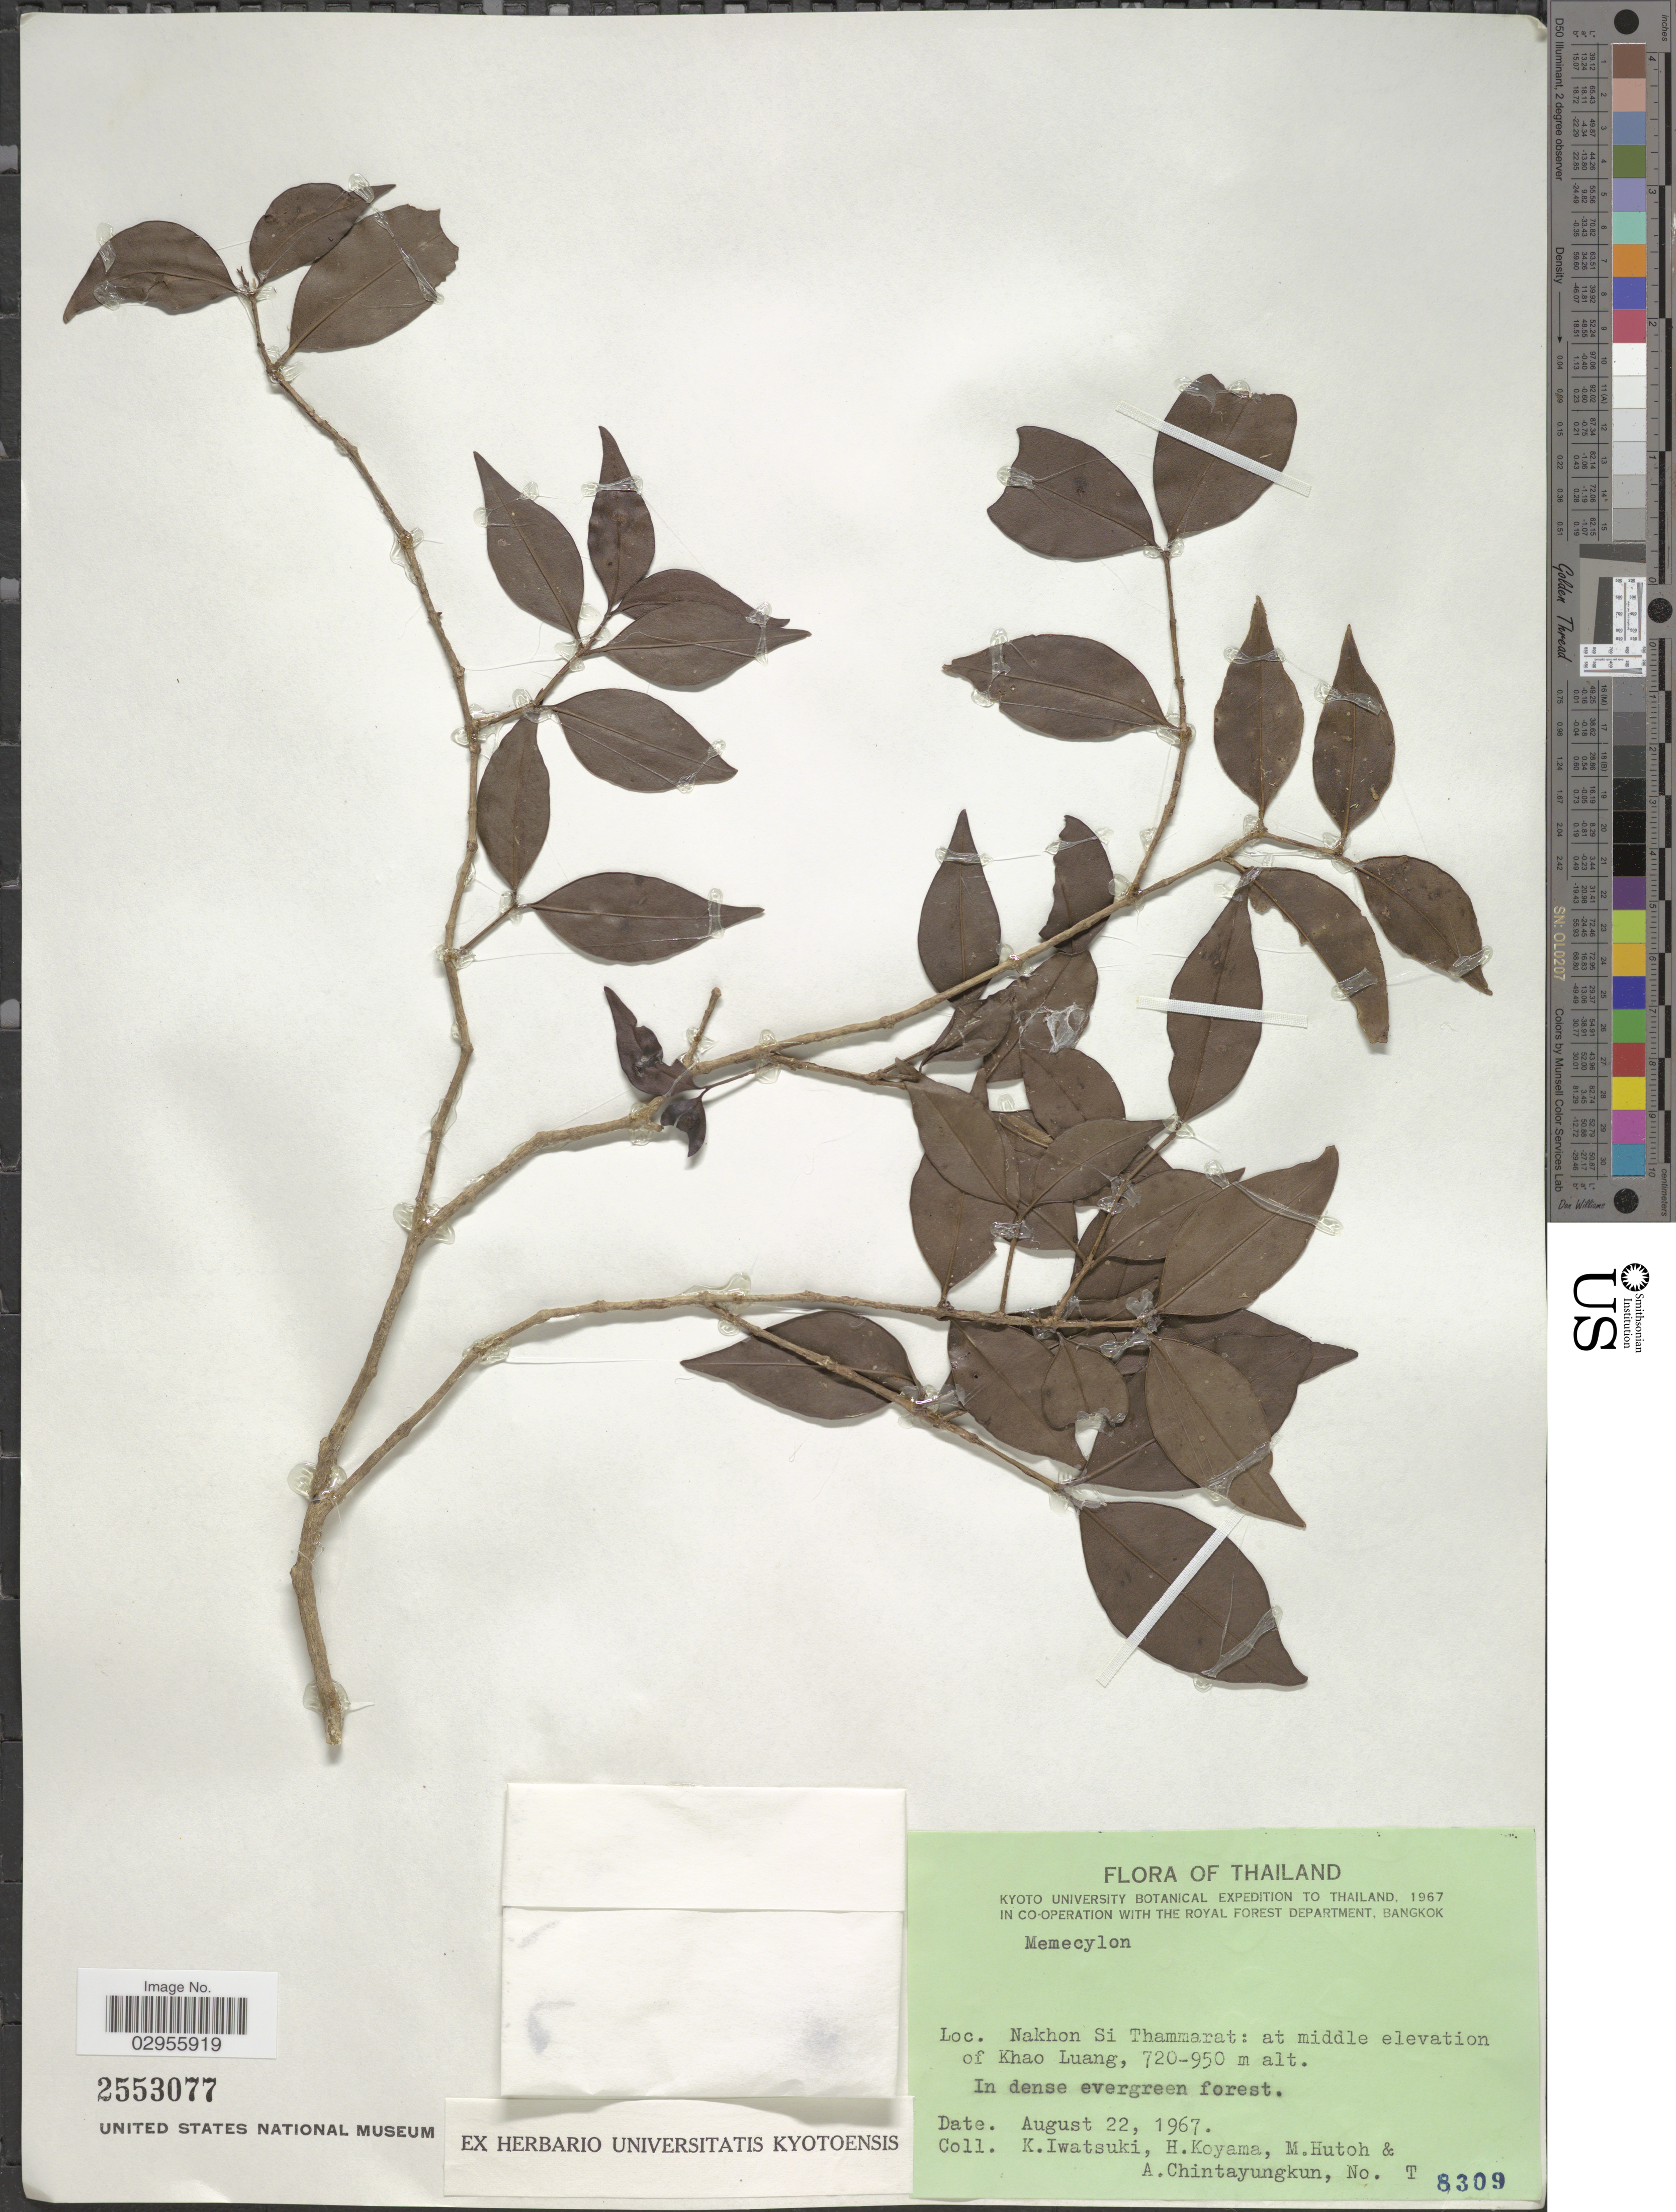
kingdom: Plantae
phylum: Tracheophyta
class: Magnoliopsida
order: Myrtales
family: Melastomataceae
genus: Memecylon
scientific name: Memecylon sp.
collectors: K. Iwatsuki, H. Koyama, M. Hutoh & A. Chintayungkun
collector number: T8309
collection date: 1967-08-22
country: Thailand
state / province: Nakhon Si Thammarat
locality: At middle elevation of Khao Luang.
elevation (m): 720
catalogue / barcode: US 2553077